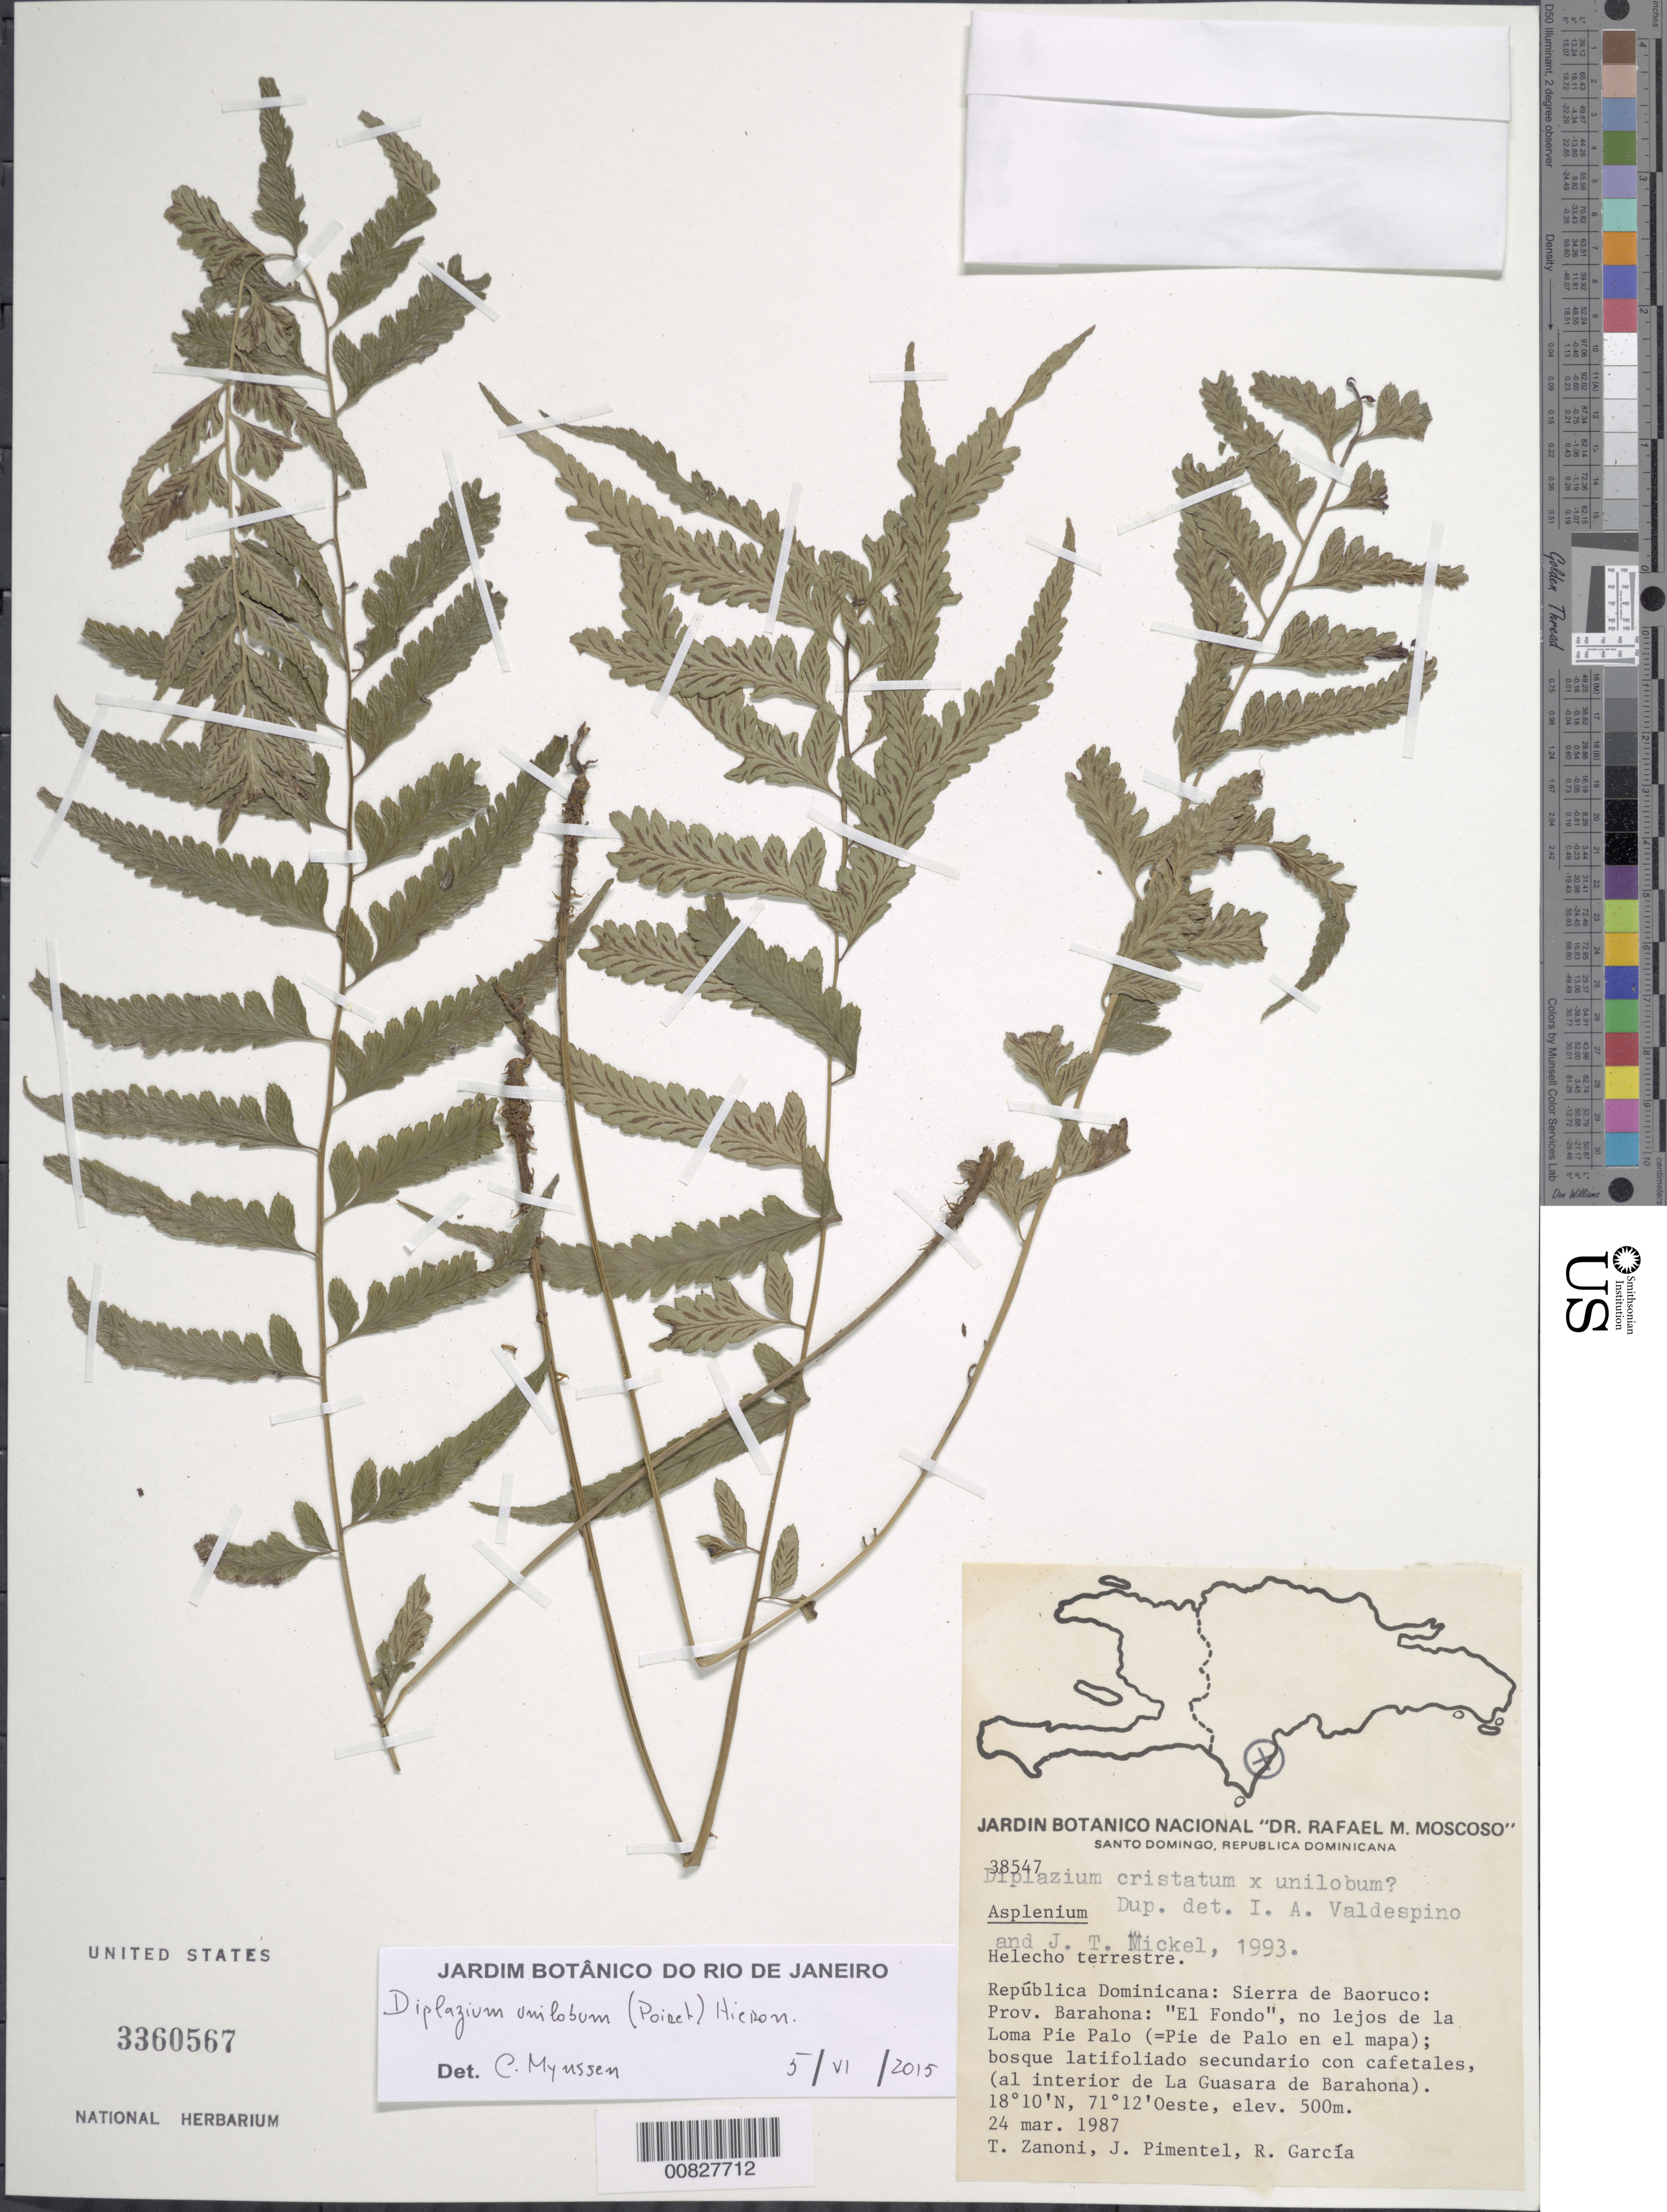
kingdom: Plantae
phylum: Tracheophyta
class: Polypodiopsida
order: Polypodiales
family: Athyriaceae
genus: Diplazium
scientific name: Diplazium cristatum x D. unilobum (Poir.) Hieron.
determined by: Sánchez, C.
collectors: T. A. Zanoni, J. Pimentel & R. G. García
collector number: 38547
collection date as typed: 24 Mar 1987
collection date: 1987-03-24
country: Dominican Republic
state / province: Barahona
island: Hispaniola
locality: Sierra de Baoruco, "El Fondo", Loma Pie palo, al interior de La Guasara de Barahona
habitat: Bosque latifoliado secundario con cafetales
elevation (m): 500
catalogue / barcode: US 3360567